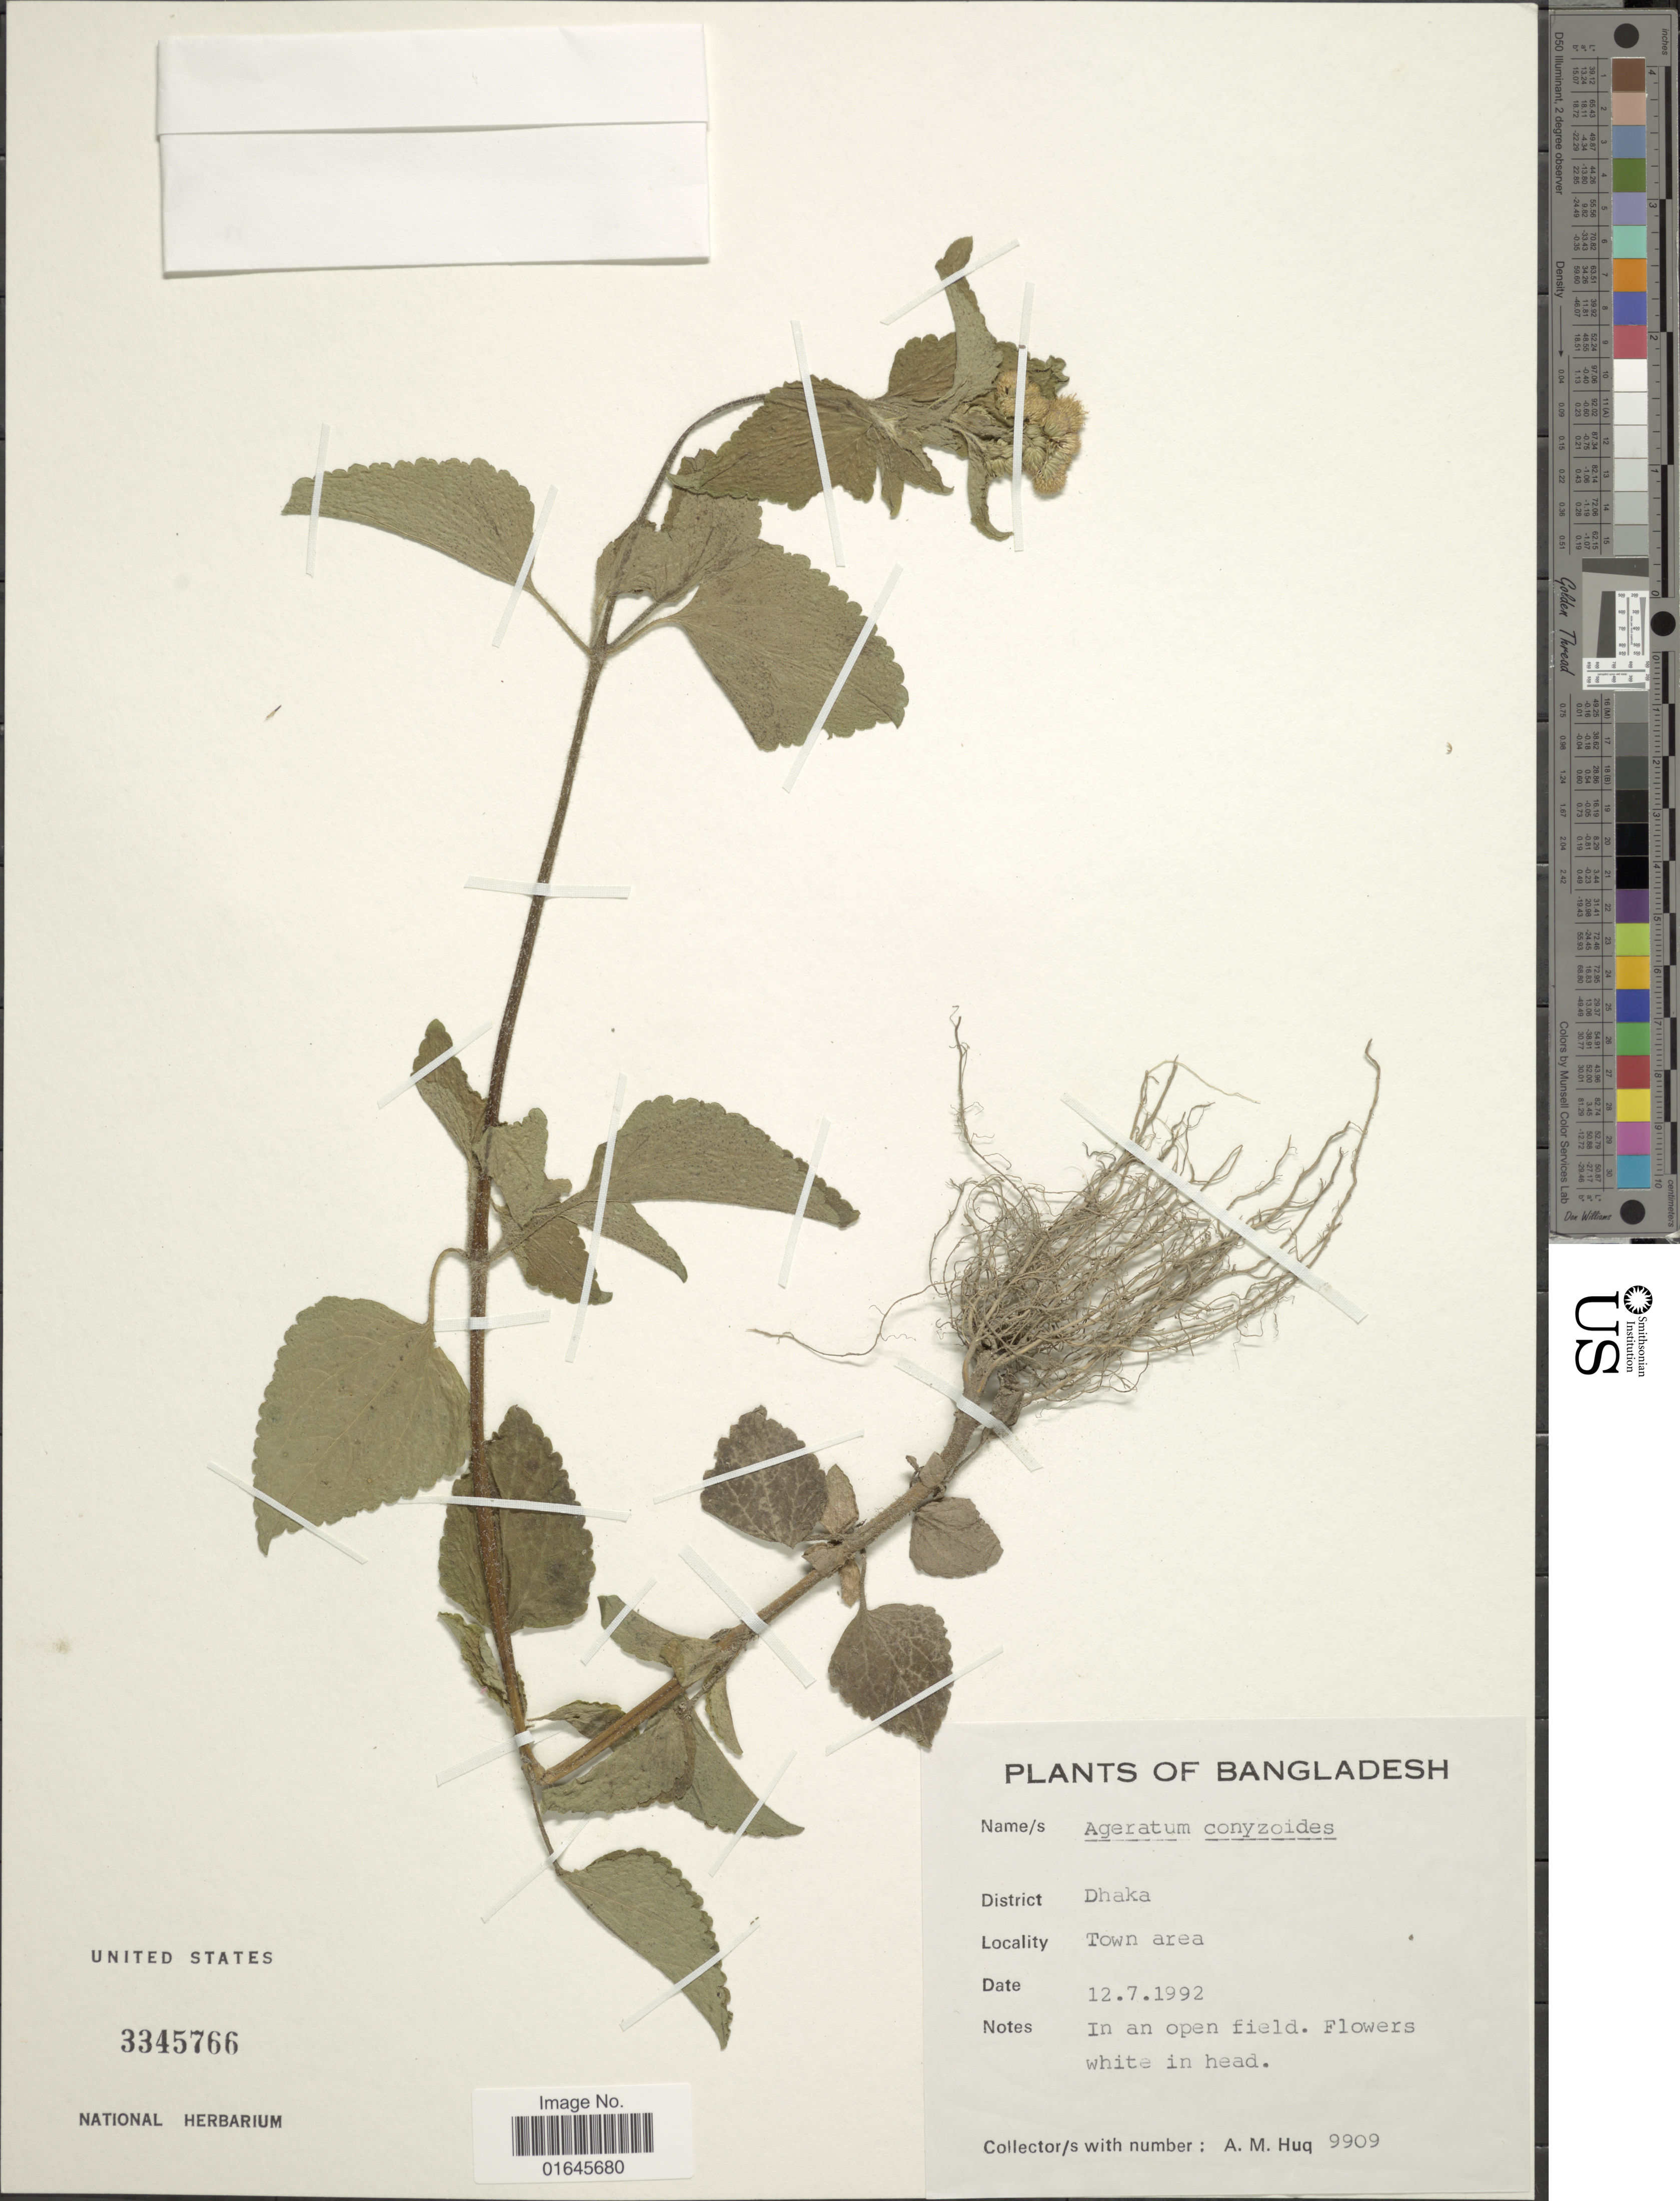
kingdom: Plantae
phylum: Tracheophyta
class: Magnoliopsida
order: Asterales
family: Asteraceae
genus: Ageratum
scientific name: Ageratum conyzoides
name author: L.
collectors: A. M. Huq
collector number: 9909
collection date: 1992-07-12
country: Bangladesh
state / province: Dhaka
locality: Town area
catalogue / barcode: US 3345766